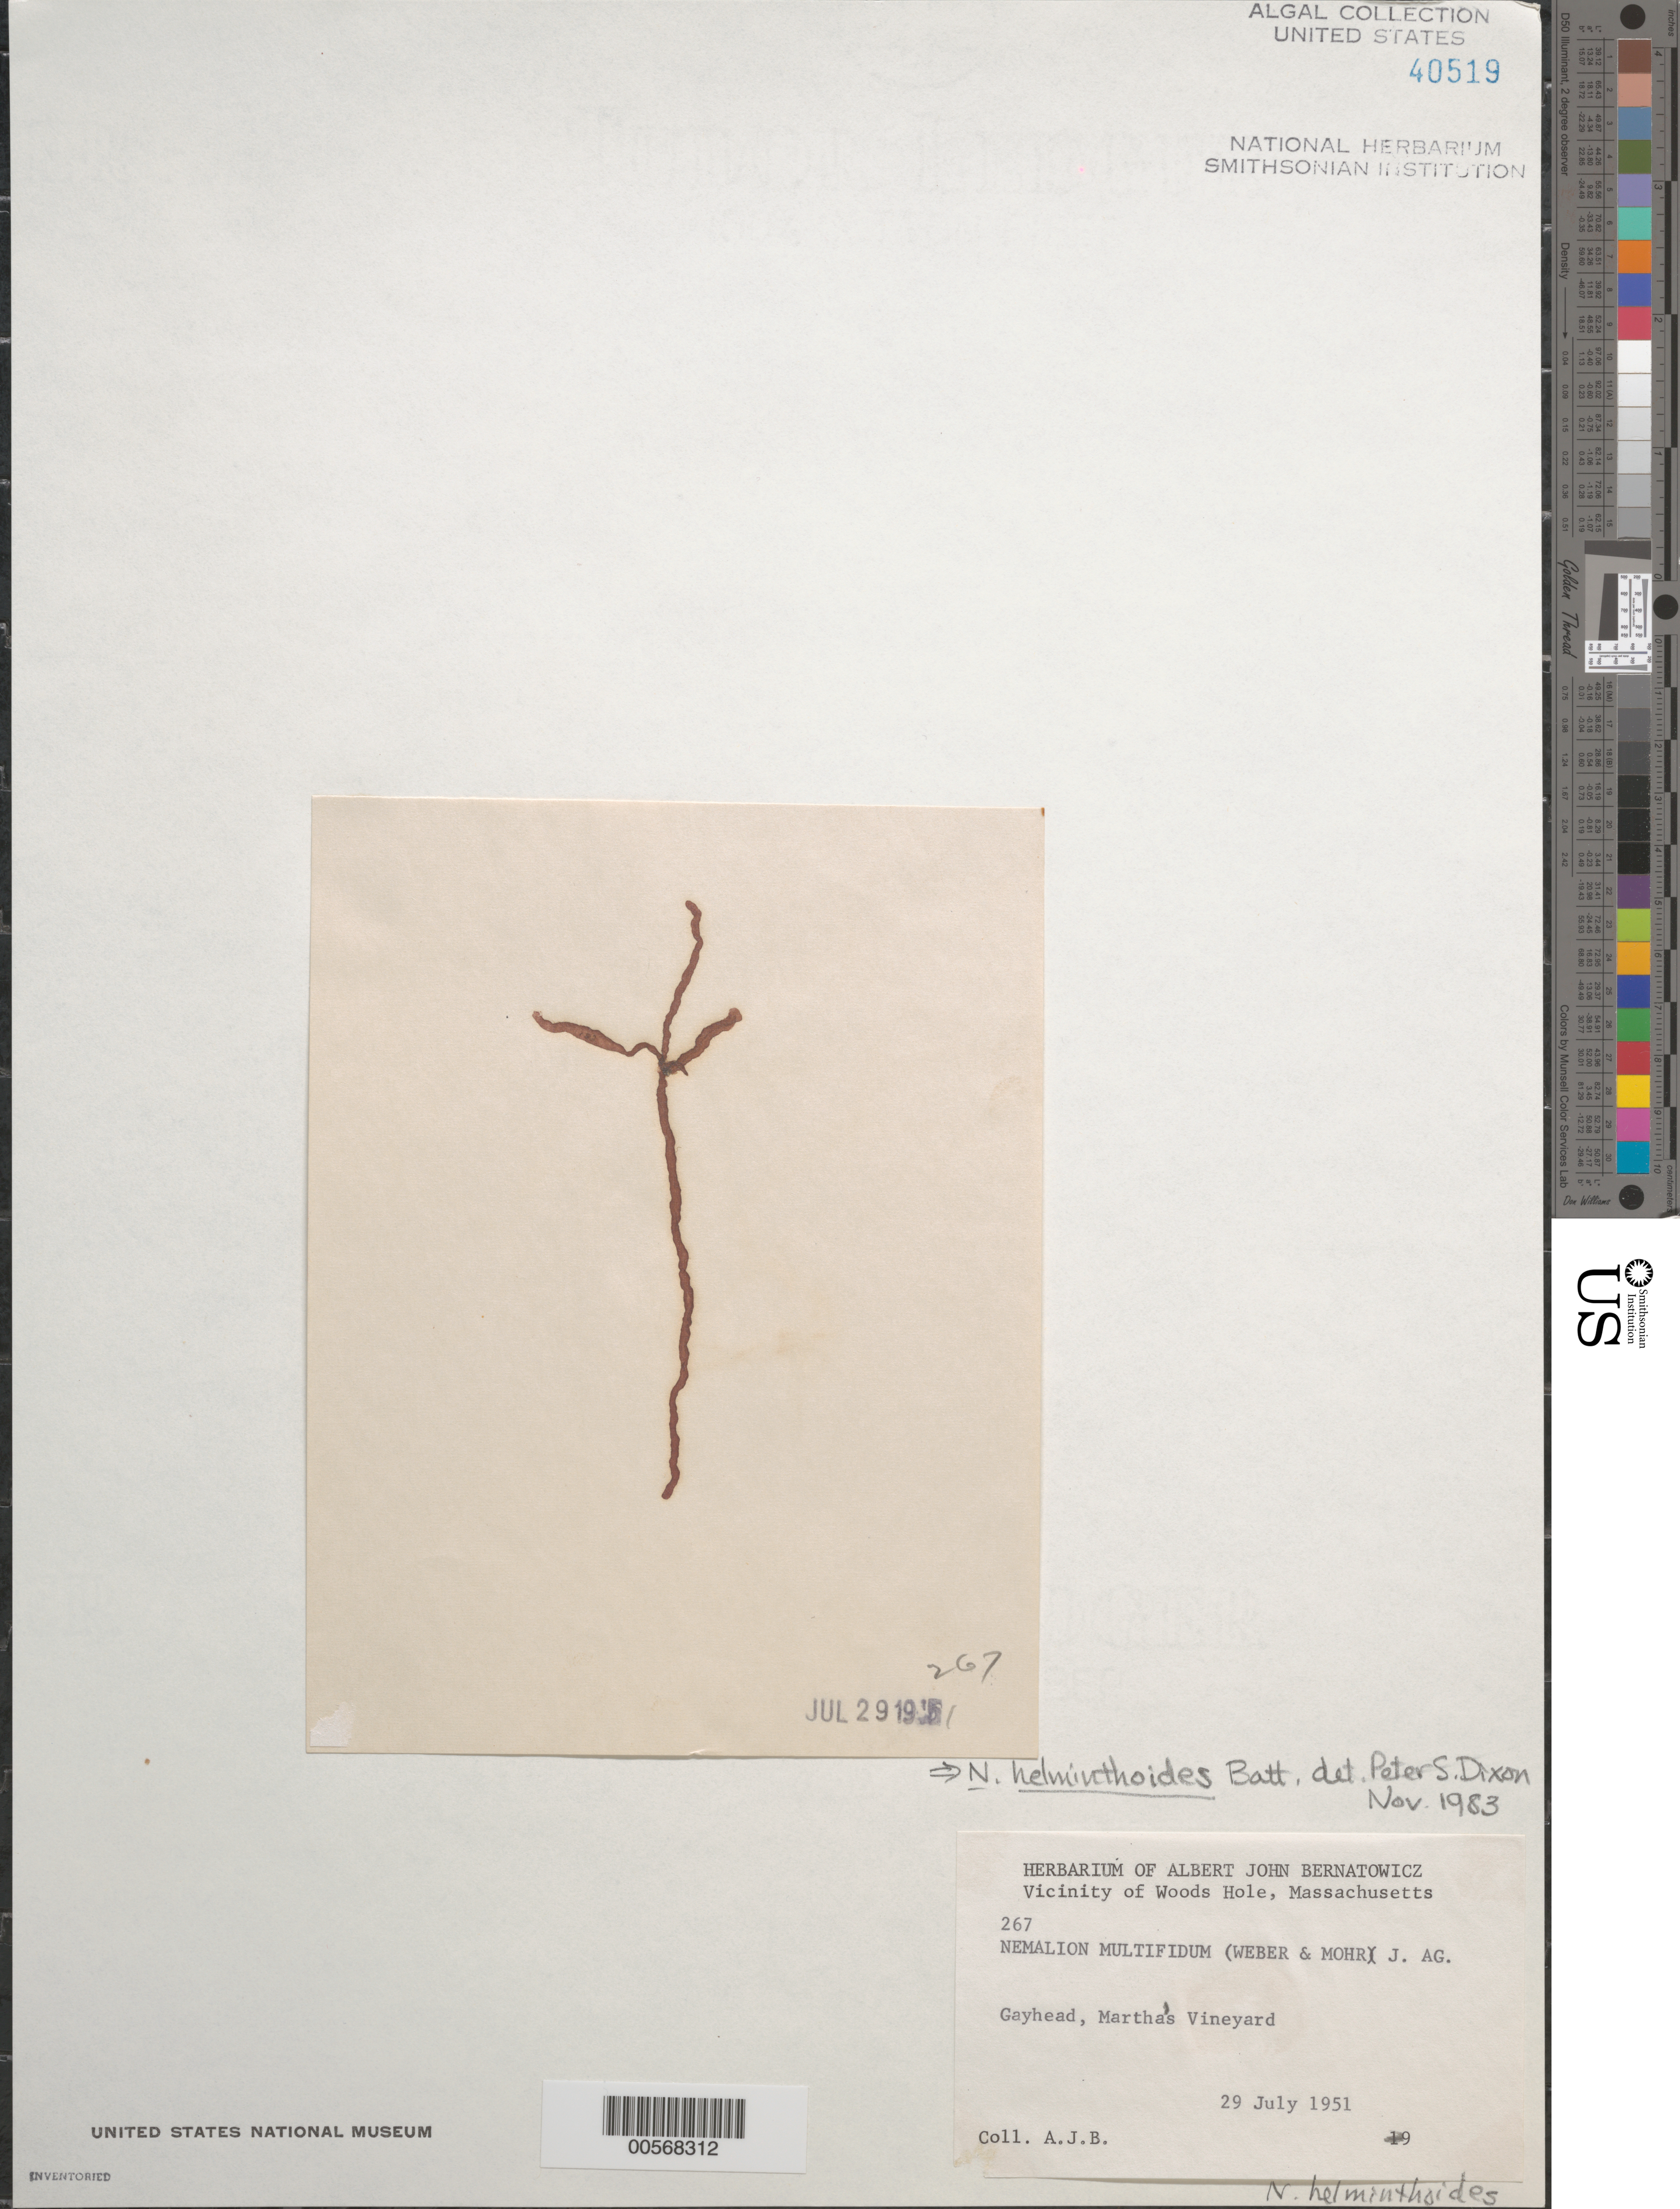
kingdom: Plantae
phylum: Rhodophyta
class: Florideophyceae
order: Nemaliales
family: Nemaliaceae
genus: Nemalion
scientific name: Nemalion multifidum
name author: (Lyngb.) Chauvin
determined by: Algae name updating Project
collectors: A. Bernatowicz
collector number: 267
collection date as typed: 29 Jul 1951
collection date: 1951-07-29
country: United States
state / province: Massachusetts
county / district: Dukes County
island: Martha's Vineyard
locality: Gay Head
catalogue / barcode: US 40519